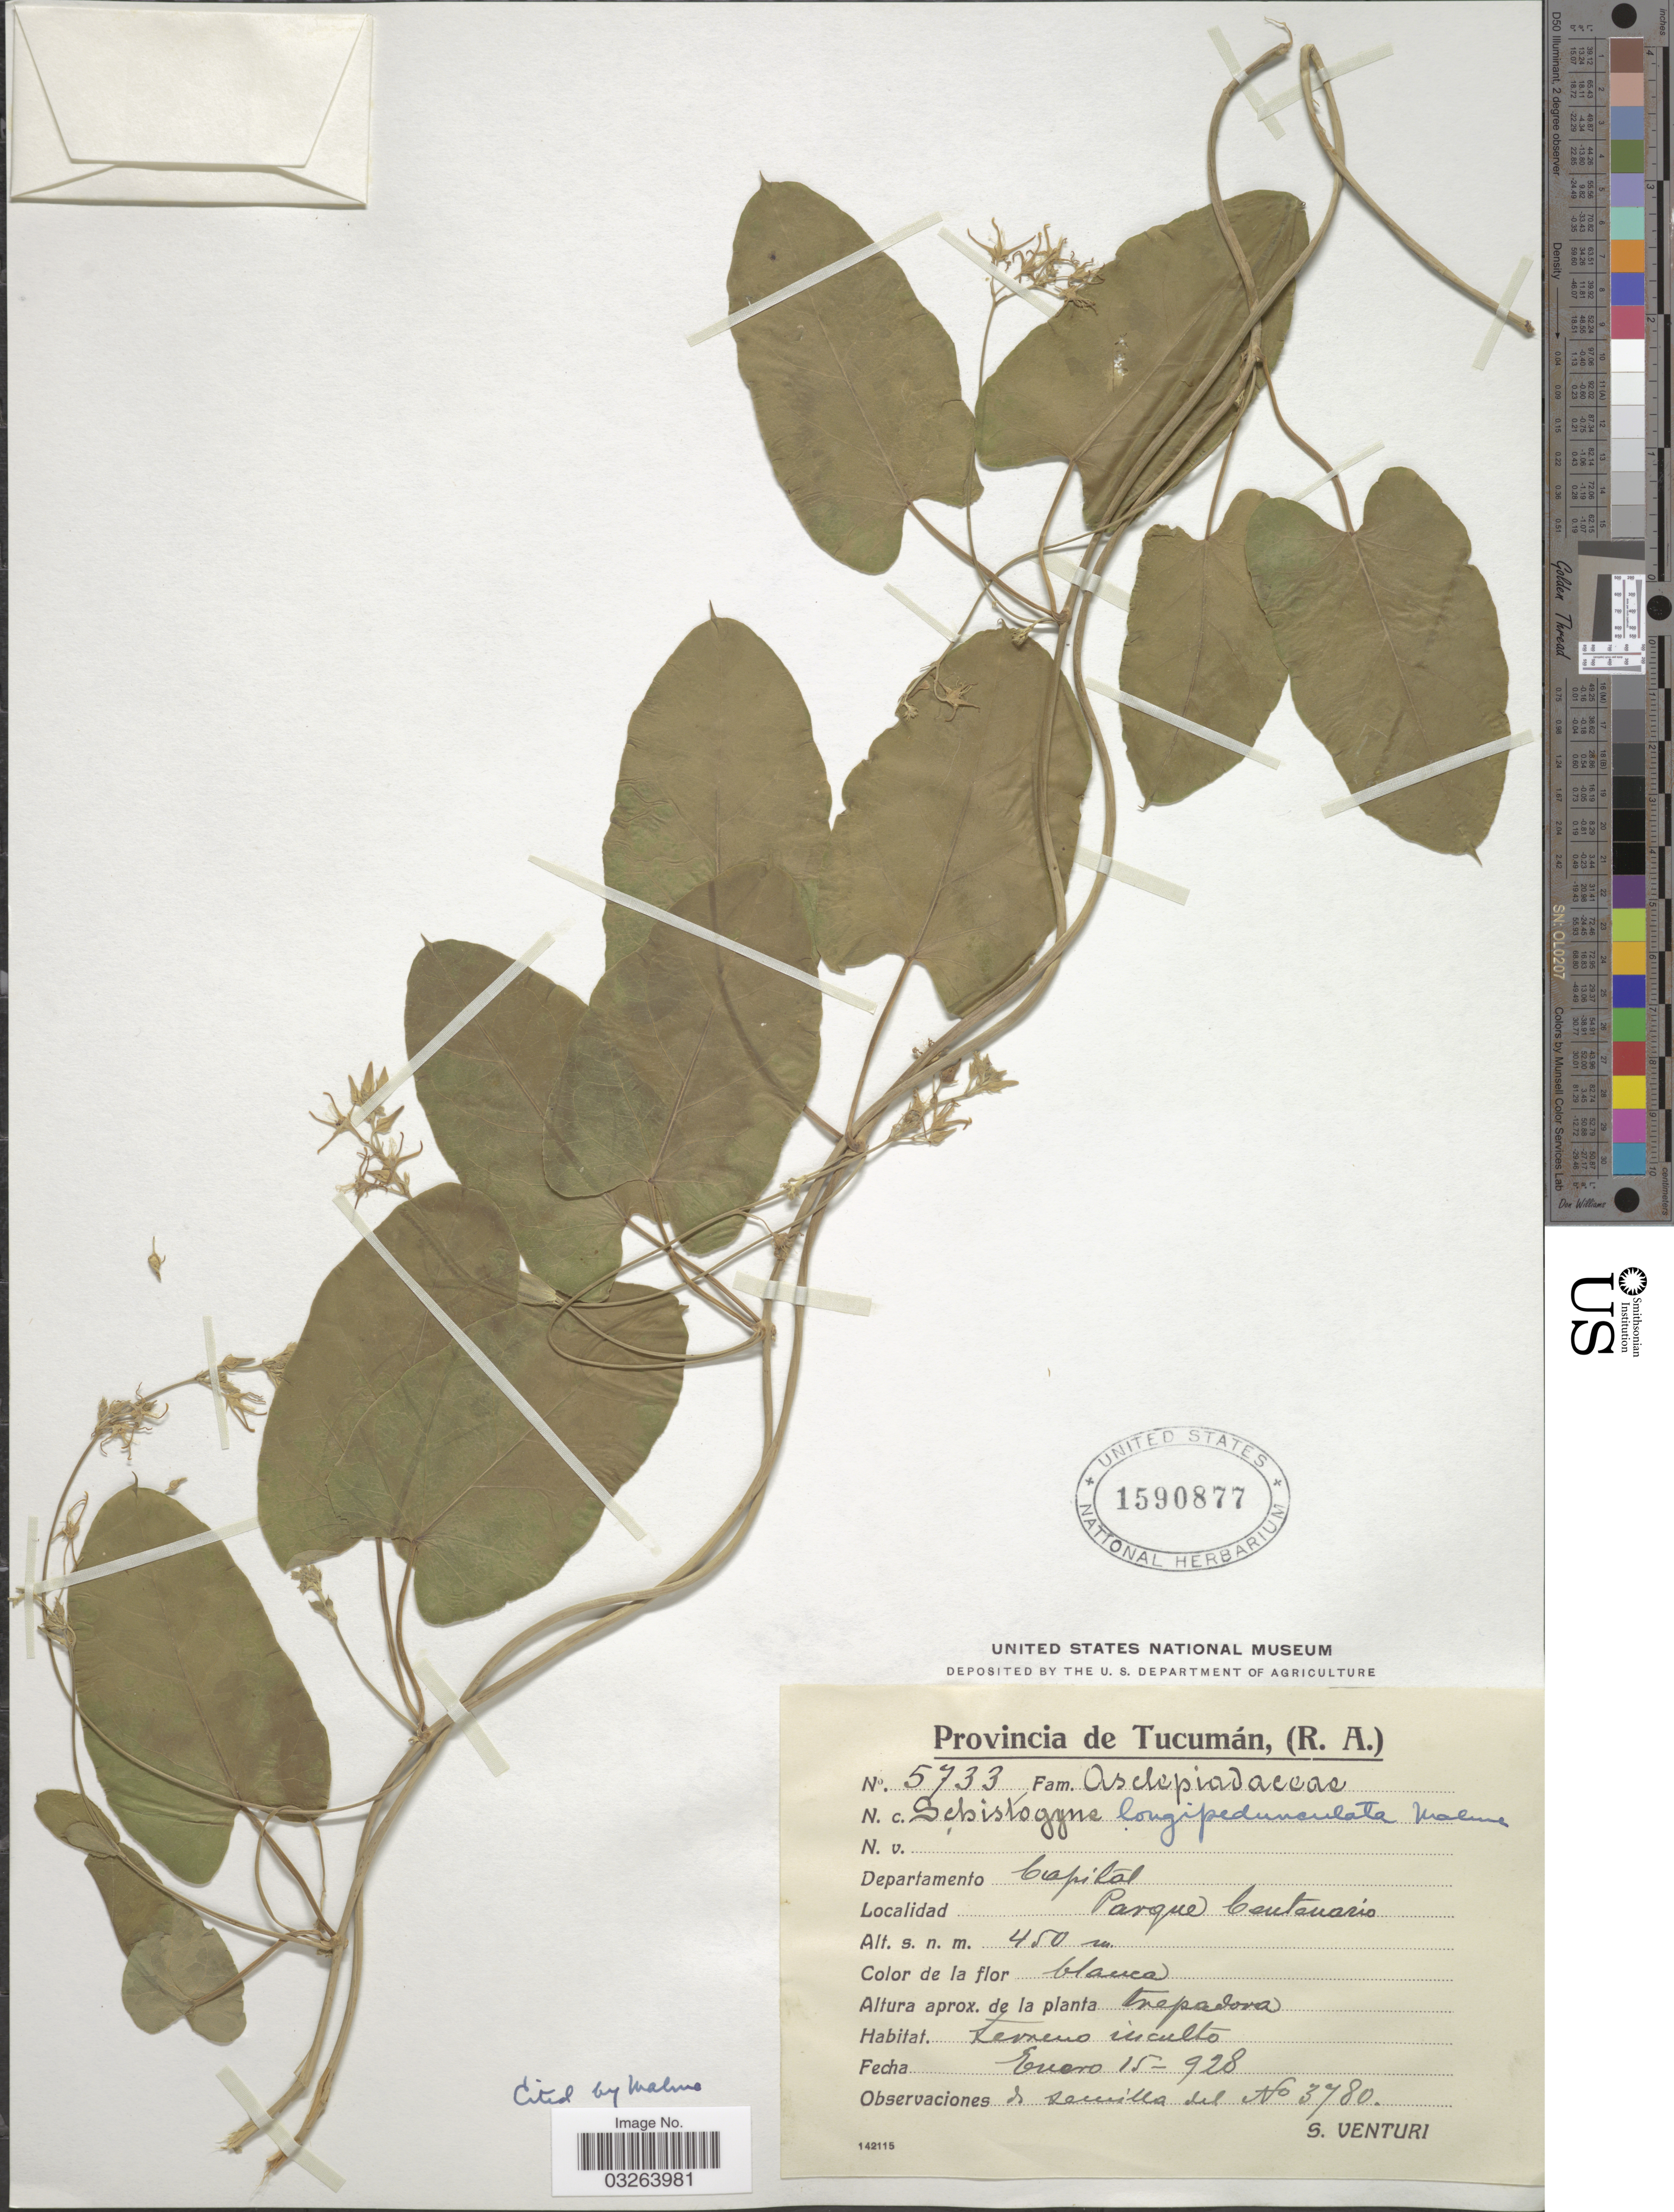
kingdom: Plantae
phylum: Tracheophyta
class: Magnoliopsida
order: Gentianales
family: Apocynaceae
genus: Schistogyne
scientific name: Schistogyne longipedunculata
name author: Malme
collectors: S. Venturi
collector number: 5733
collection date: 1928-01-15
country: Argentina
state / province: Tucuman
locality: Departamento Capital. Parque Centenario.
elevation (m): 450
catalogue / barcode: US 1590877